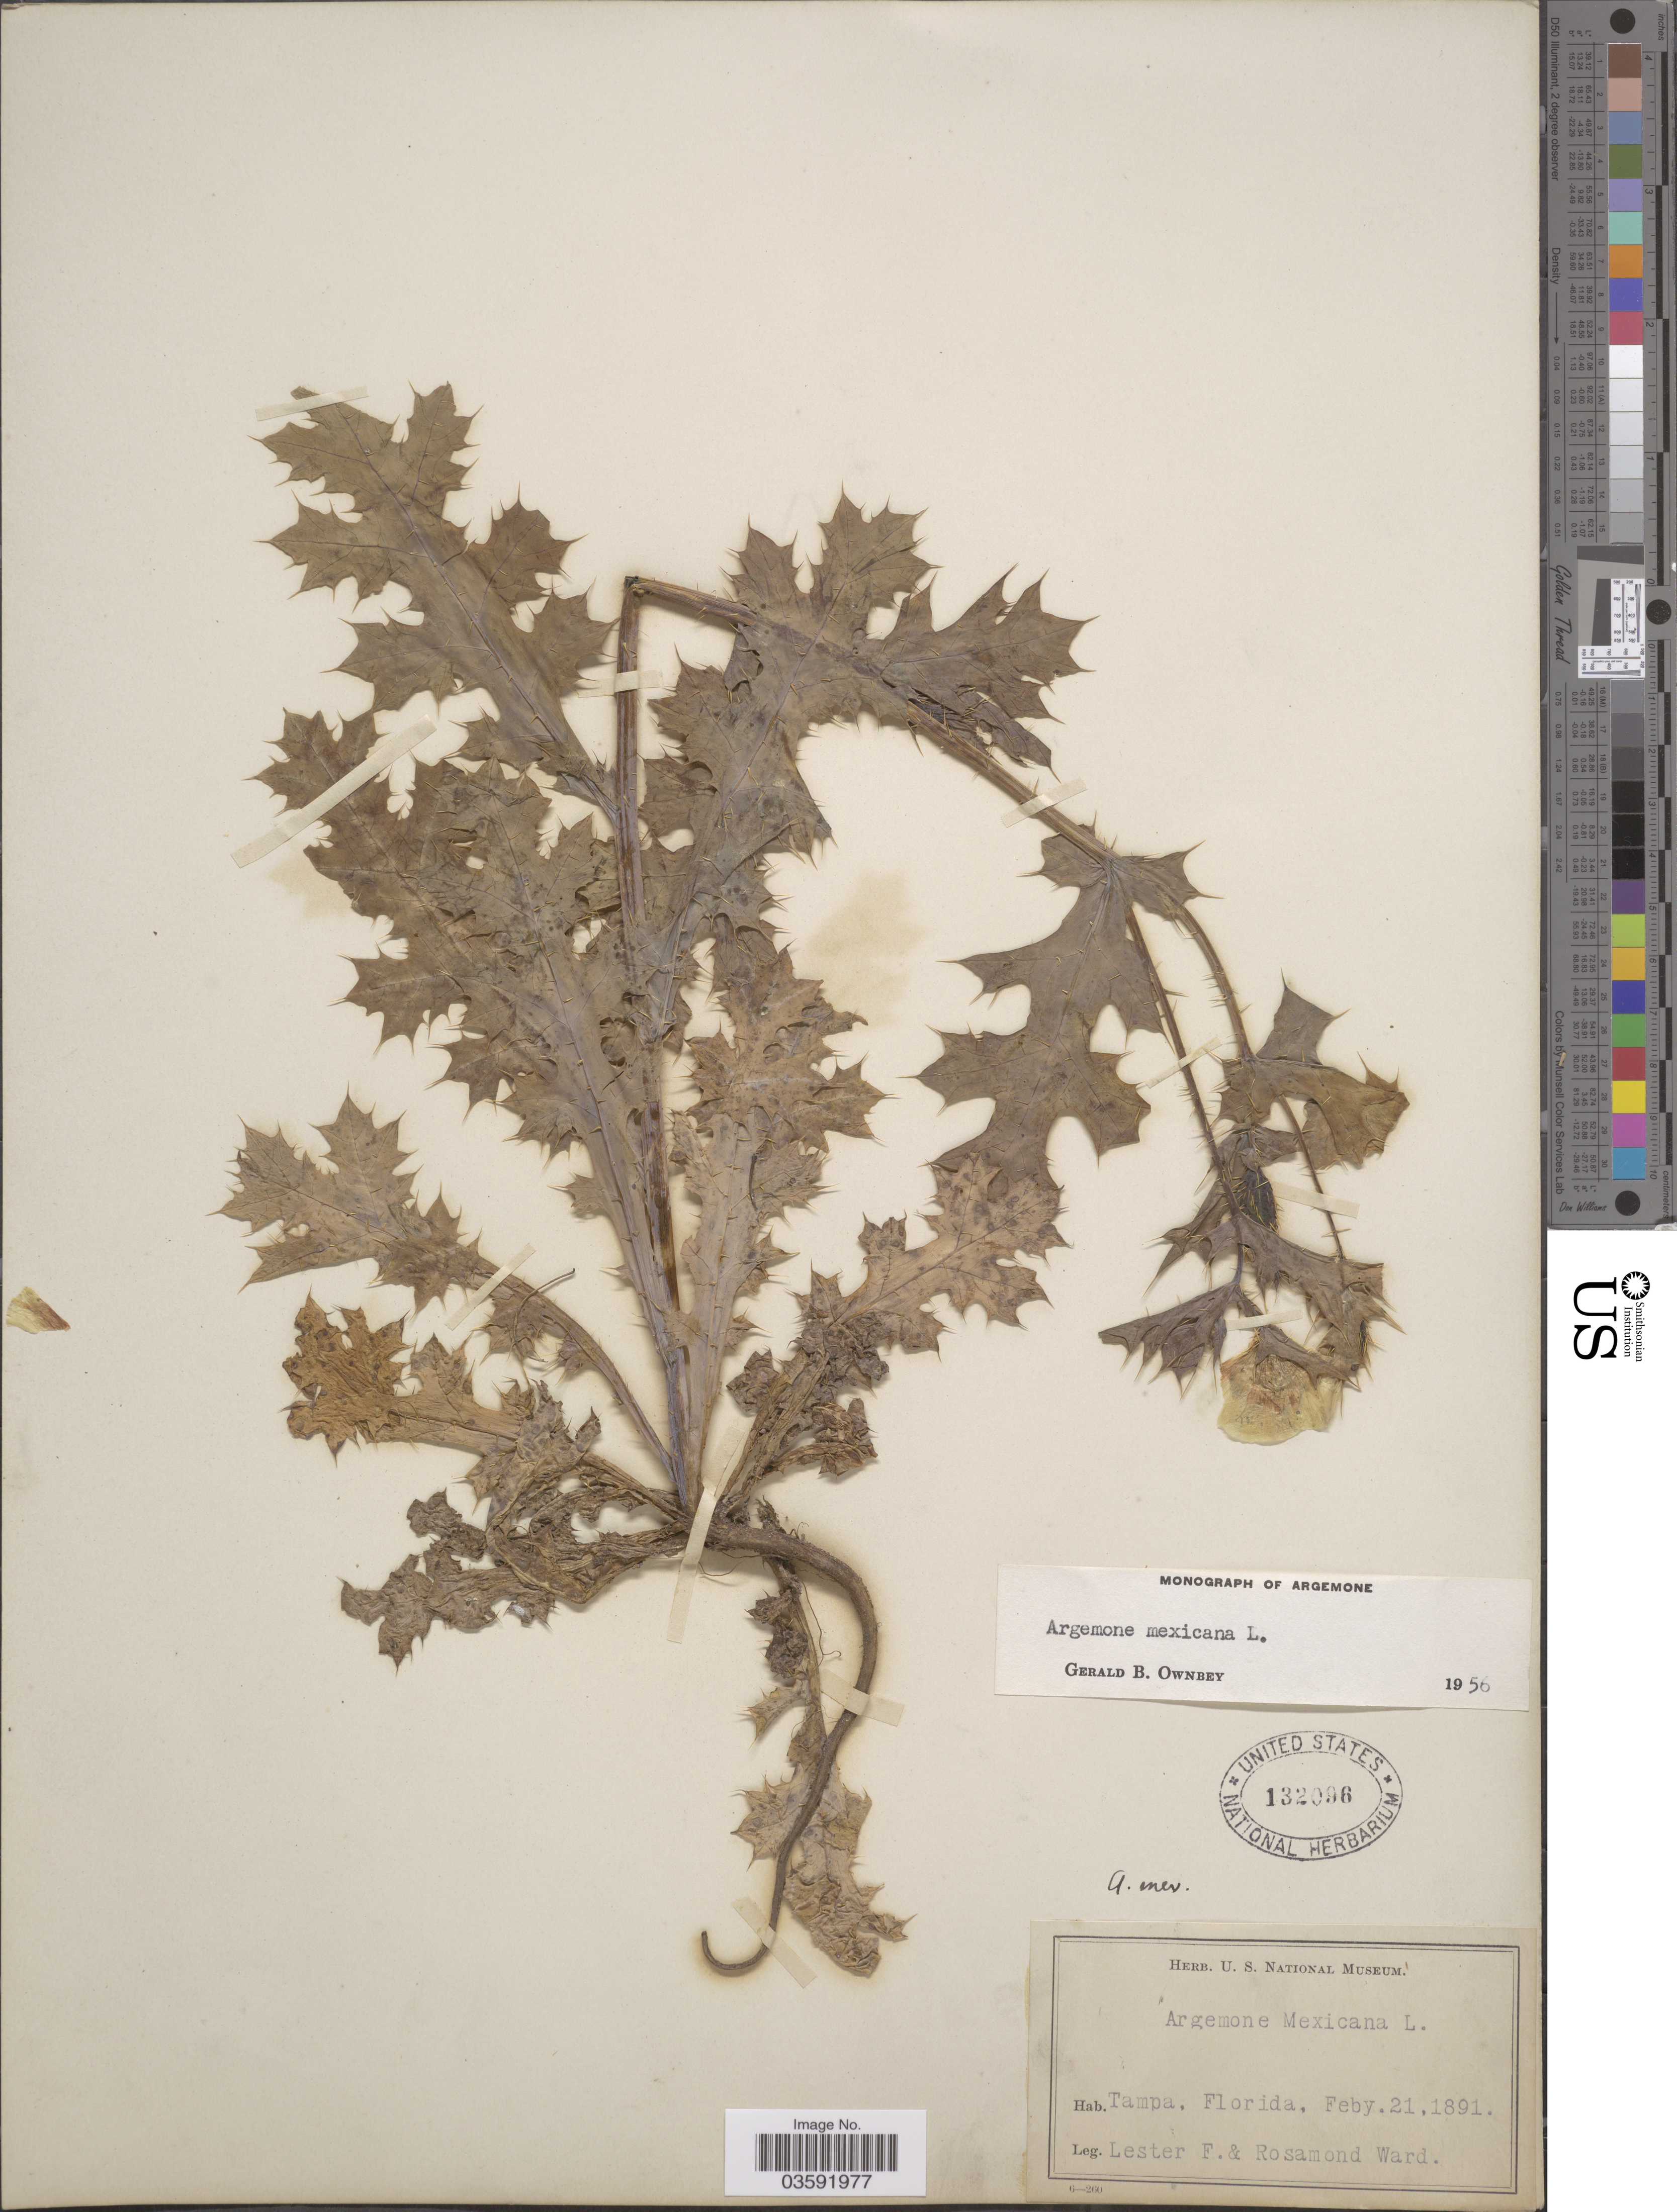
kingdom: Plantae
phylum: Tracheophyta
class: Magnoliopsida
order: Ranunculales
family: Papaveraceae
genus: Argemone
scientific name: Argemone mexicana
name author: L.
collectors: L. F. Ward & R. Ward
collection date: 1891-02-21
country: United States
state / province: Florida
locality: Tampa.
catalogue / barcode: US 132096